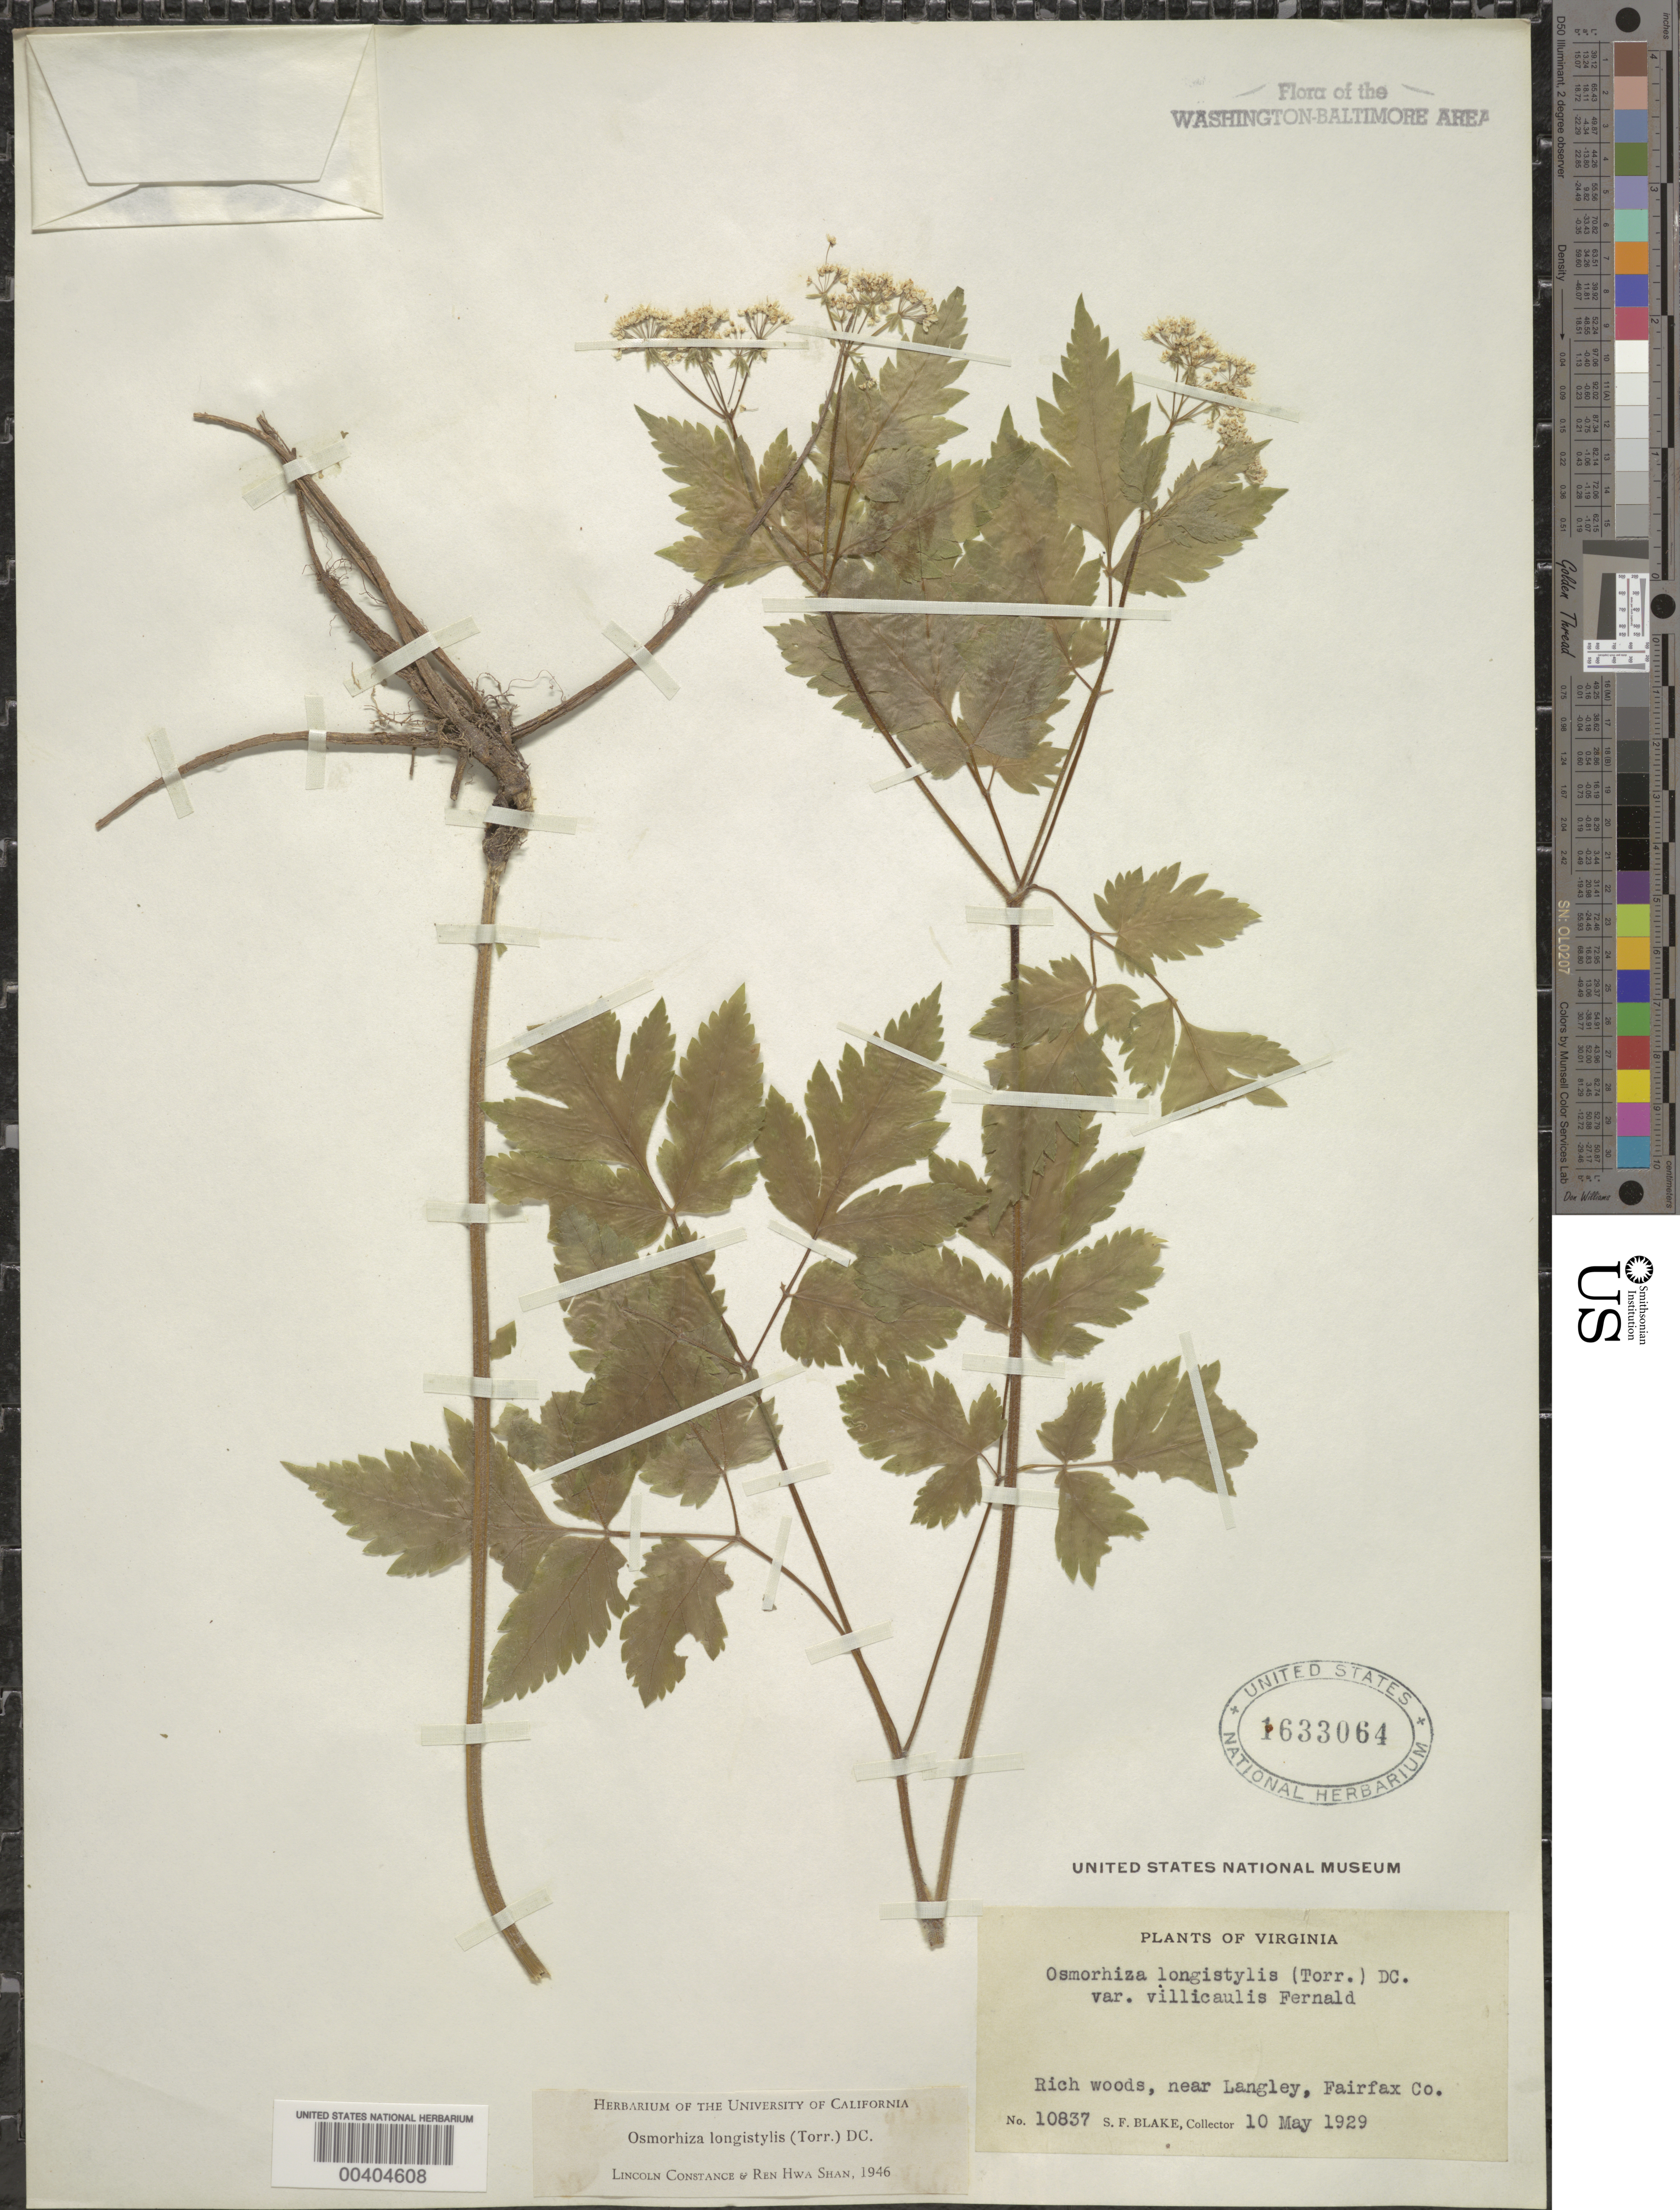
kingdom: Plantae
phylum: Tracheophyta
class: Magnoliopsida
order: Apiales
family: Apiaceae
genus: Osmorhiza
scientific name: Osmorhiza longistylis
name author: (Torr.) DC.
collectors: S. Blake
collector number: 10837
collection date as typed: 10 May 1929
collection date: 1929-05-10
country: United States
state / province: Virginia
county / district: Fairfax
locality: Near Langley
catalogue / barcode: US 1633064